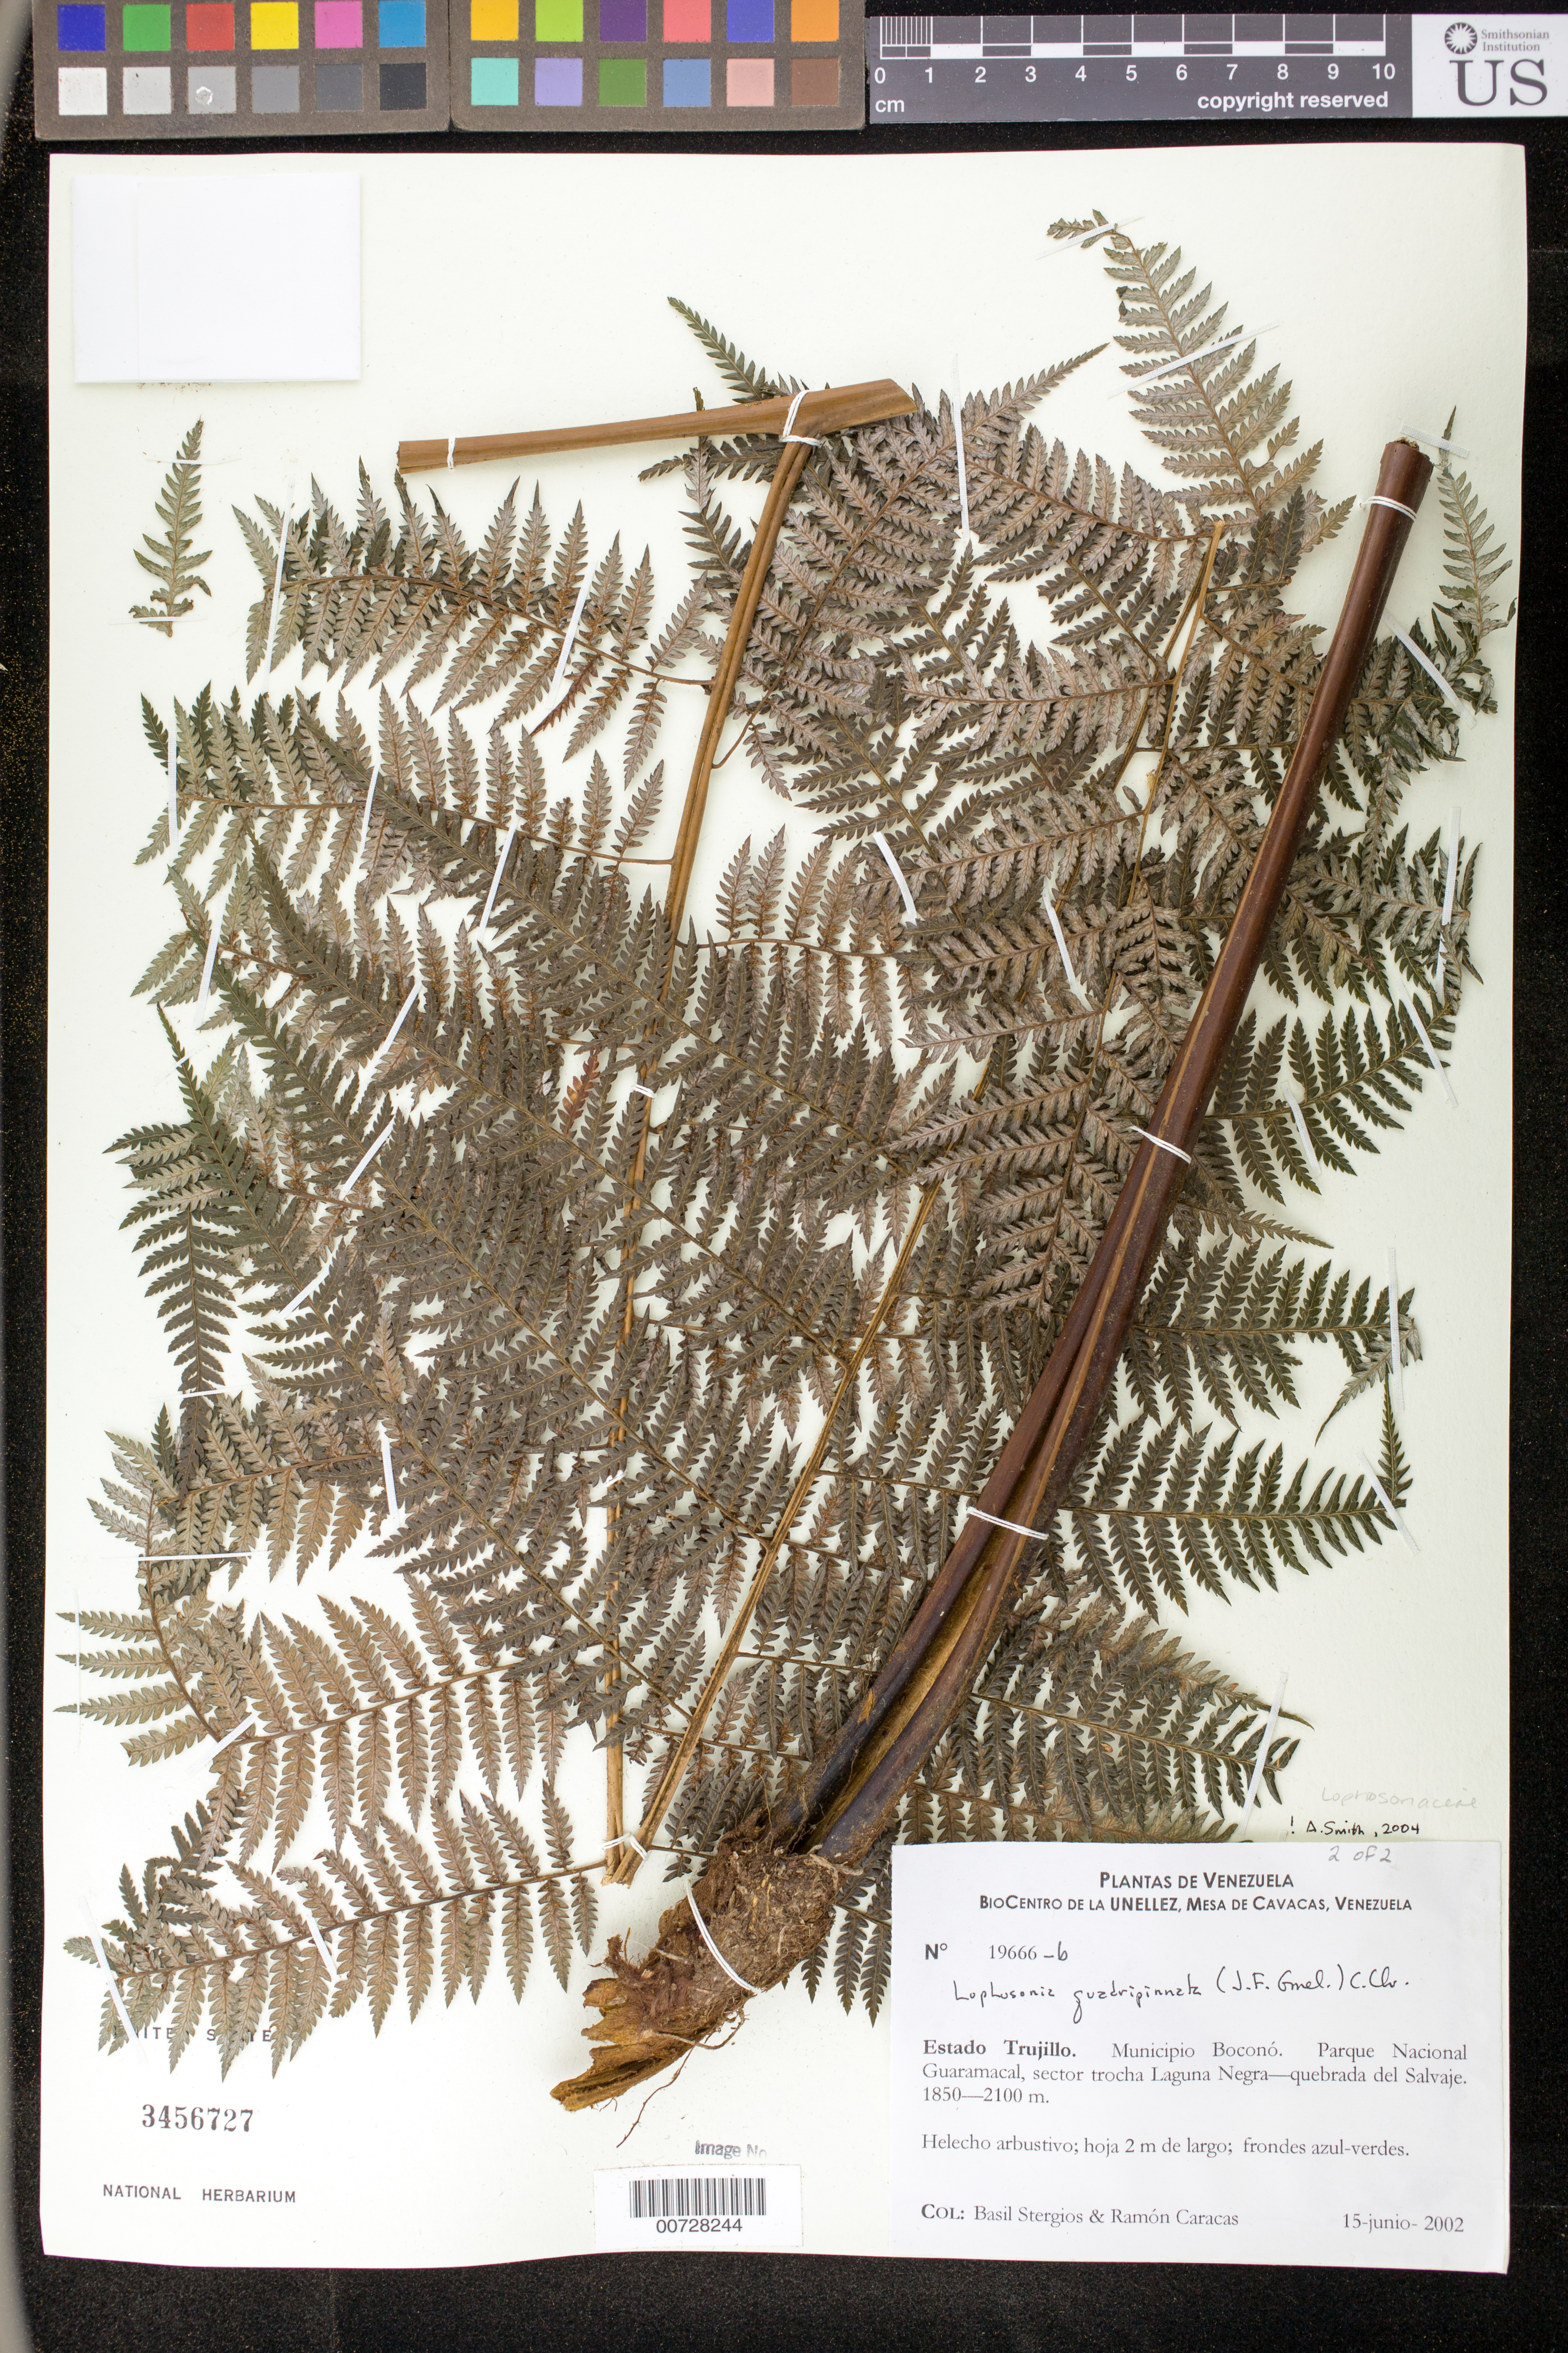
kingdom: Plantae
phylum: Tracheophyta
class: Polypodiopsida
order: Cyatheales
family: Dicksoniaceae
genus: Lophosoria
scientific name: Lophosoria quadripinnata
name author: (J.F. Gmel.) C. Chr.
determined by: Dorr, L. J., (BOT), Smithsonian Institution - National Museum of Natural History (UNITED STATES)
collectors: B. G. Stergios & R. Caracas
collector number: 19666B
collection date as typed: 15 Jun 2002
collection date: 2002-06-15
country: Venezuela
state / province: Trujillo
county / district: Boconó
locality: Parque Nacional Guaramacal, sector trocha Laguna Negra - quebrada del Salvaje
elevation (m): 1850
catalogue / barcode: US 3456727